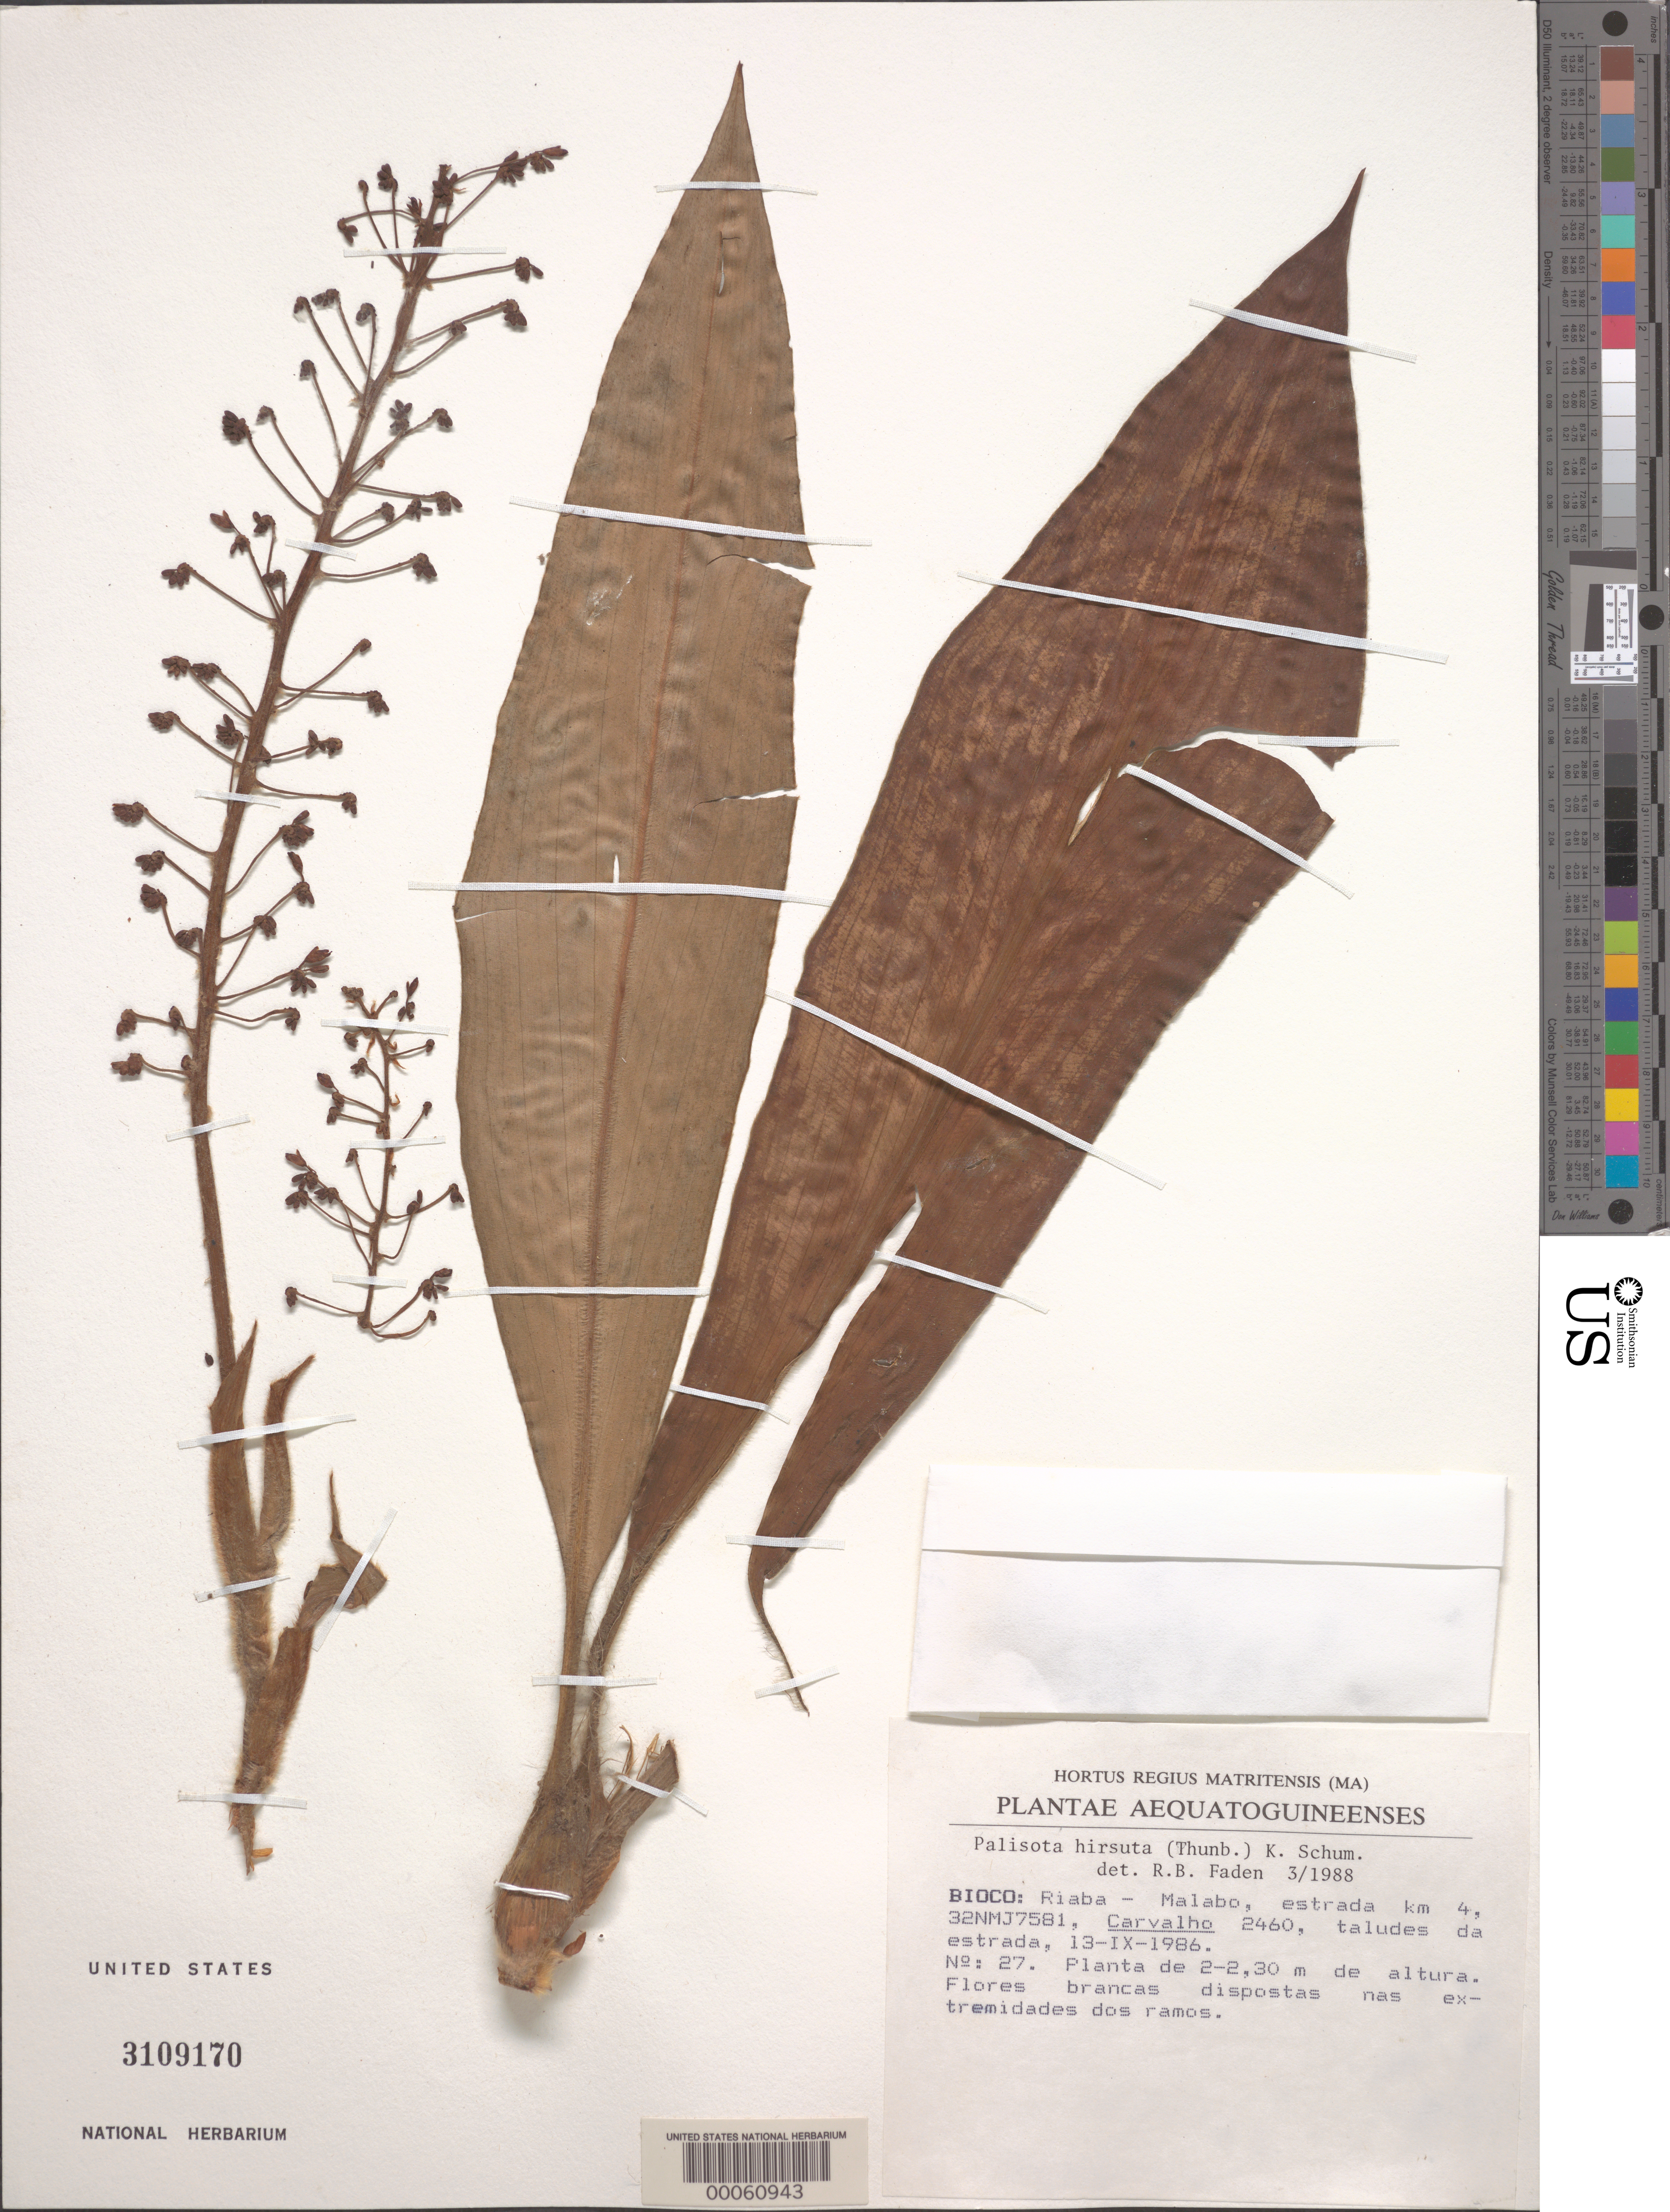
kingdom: Plantae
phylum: Tracheophyta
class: Liliopsida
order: Commelinales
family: Commelinaceae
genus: Palisota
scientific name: Palisota hirsuta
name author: (Thunb.) K. Schum.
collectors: A. M. Carvalho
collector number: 2460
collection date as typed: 13 Sep 1986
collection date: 1986-09-13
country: Equatorial Guinea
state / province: Bioko Norte / Bioko Sur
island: Bioko Island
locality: Riaba - Malabo Road, km 4. [former Province of Fernando Pó (Bioko).]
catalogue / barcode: US 3109170